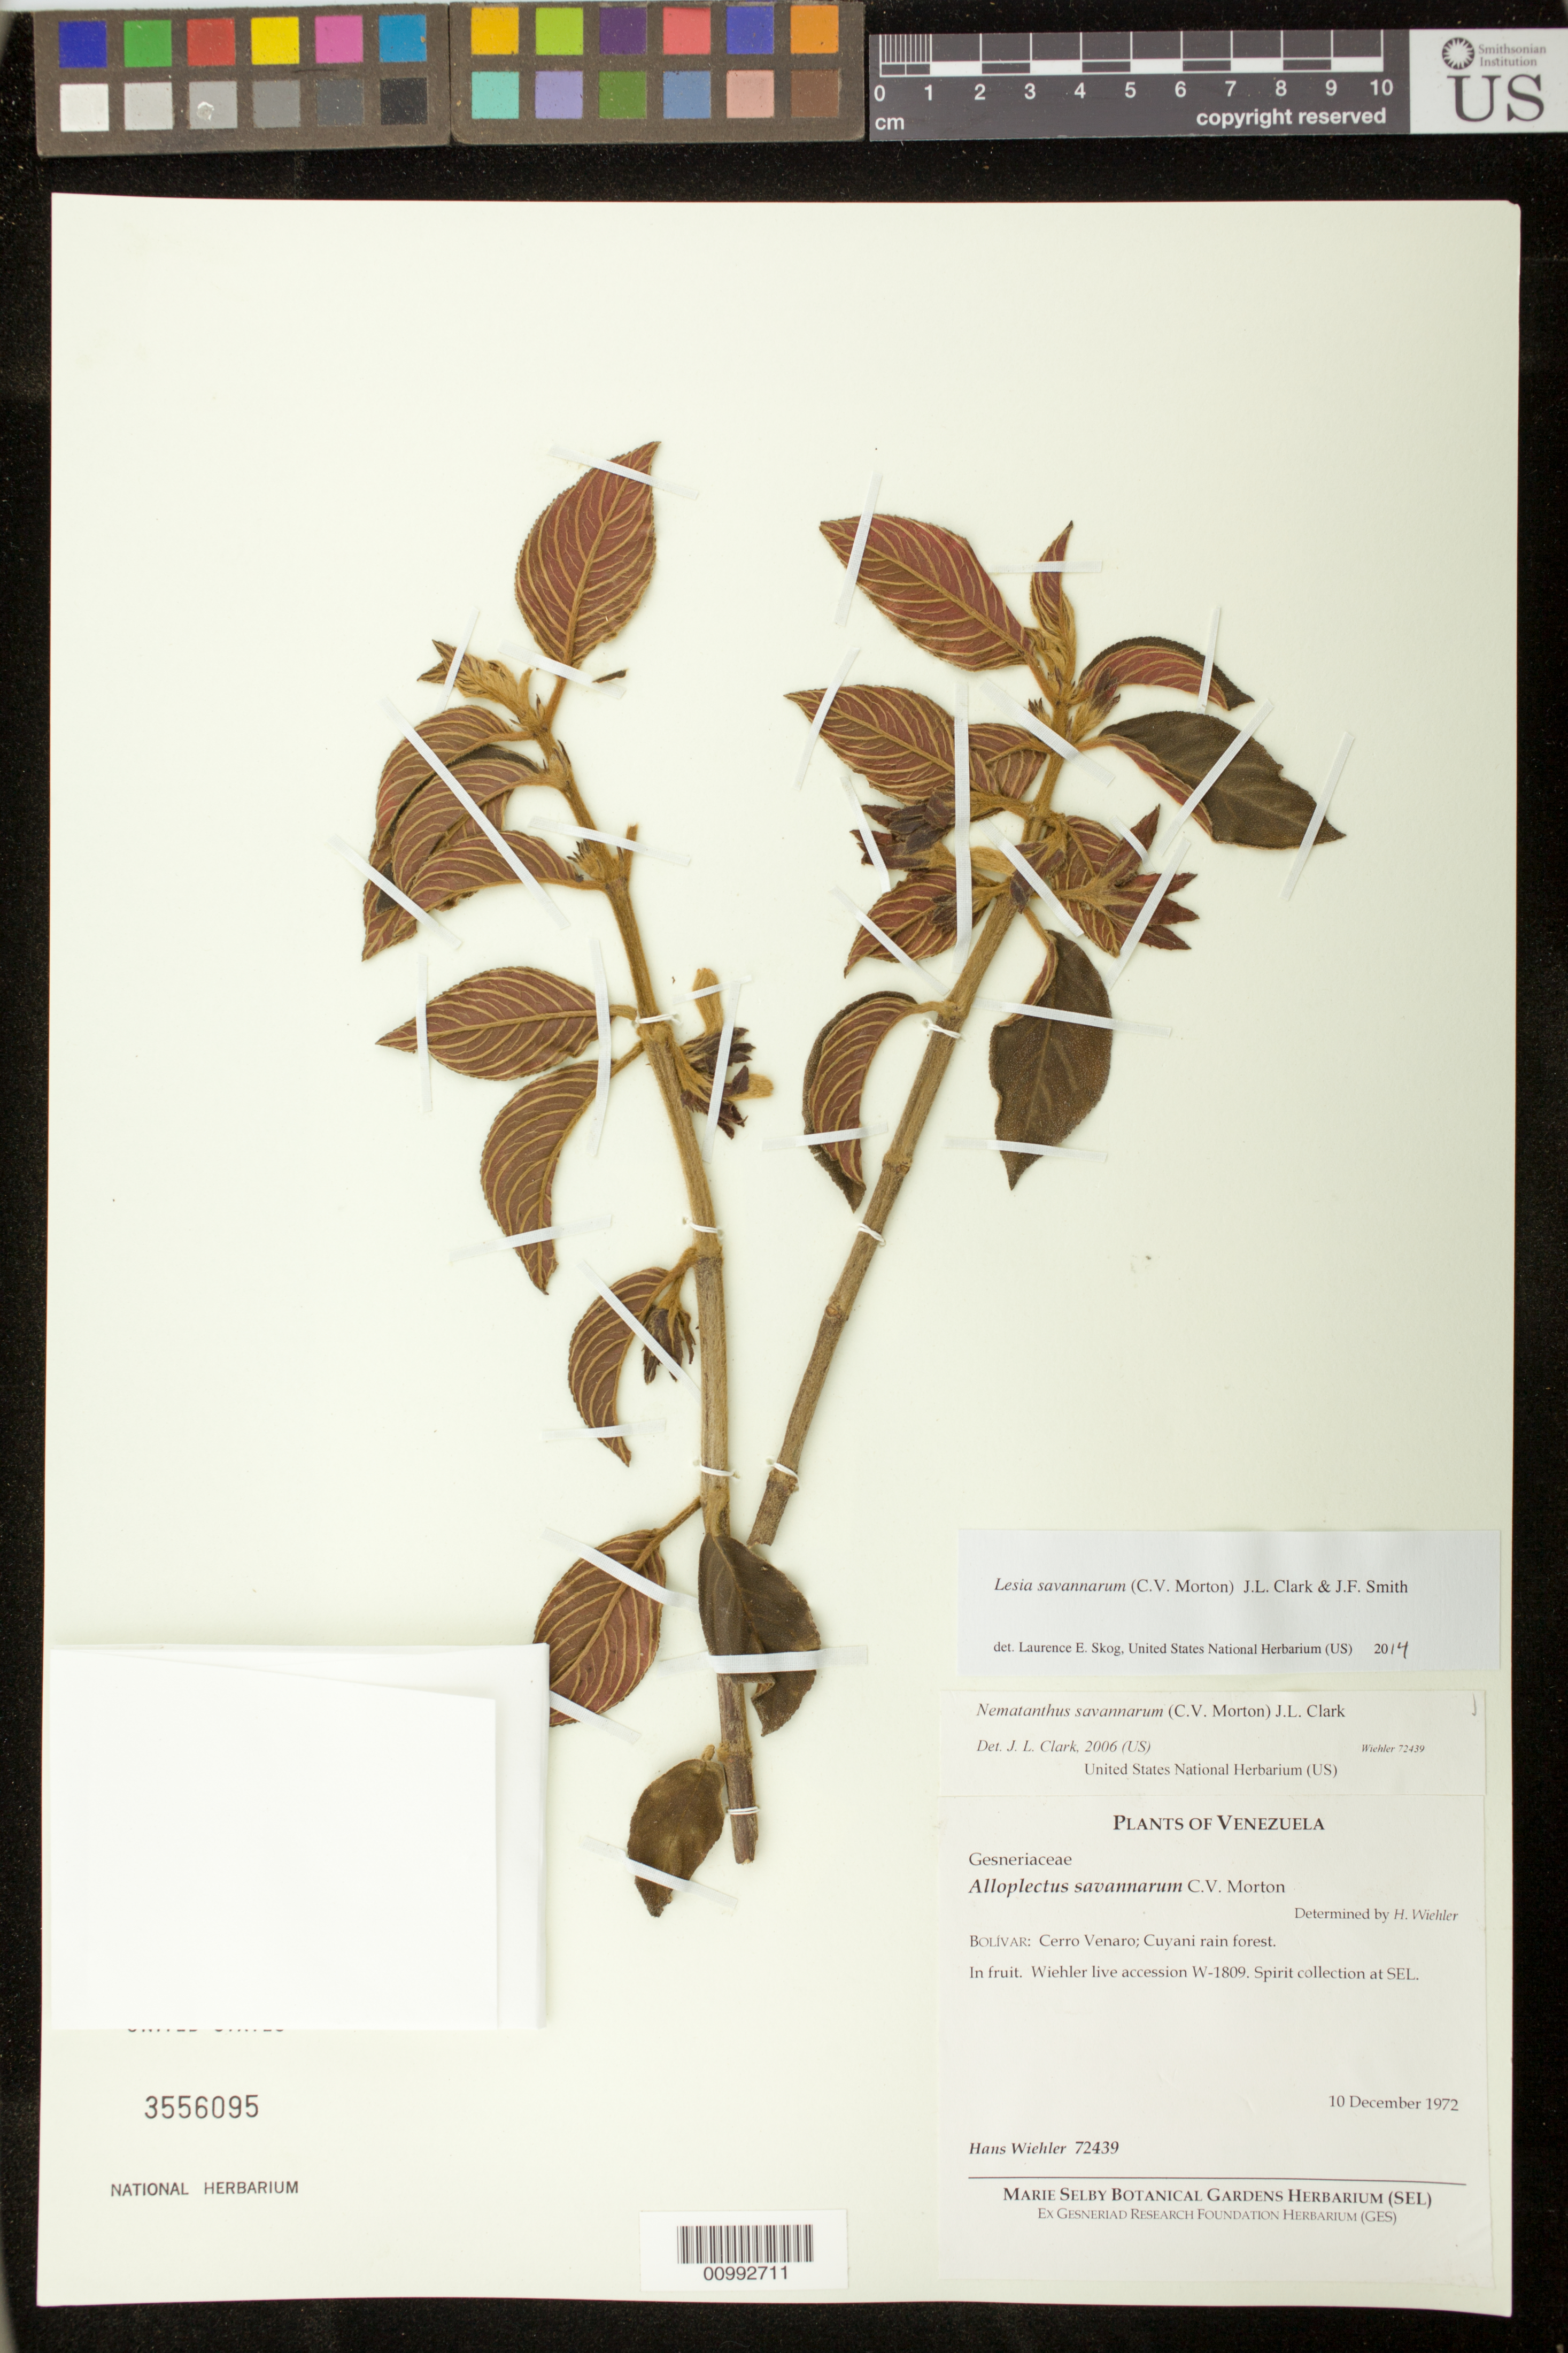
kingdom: Plantae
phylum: Tracheophyta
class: Magnoliopsida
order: Lamiales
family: Gesneriaceae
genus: Lesia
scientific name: Lesia savannarum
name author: (C.V. Morton) J.L. Clark & J.F. Sm.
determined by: Skog, Laurence E.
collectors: H. J. Wiehler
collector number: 72439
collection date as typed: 10 Dec 1972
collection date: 1972-12-10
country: Venezuela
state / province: Bolívar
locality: Bolívar: Cerro Venaro; Cuyani rain forest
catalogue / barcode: US 3556095